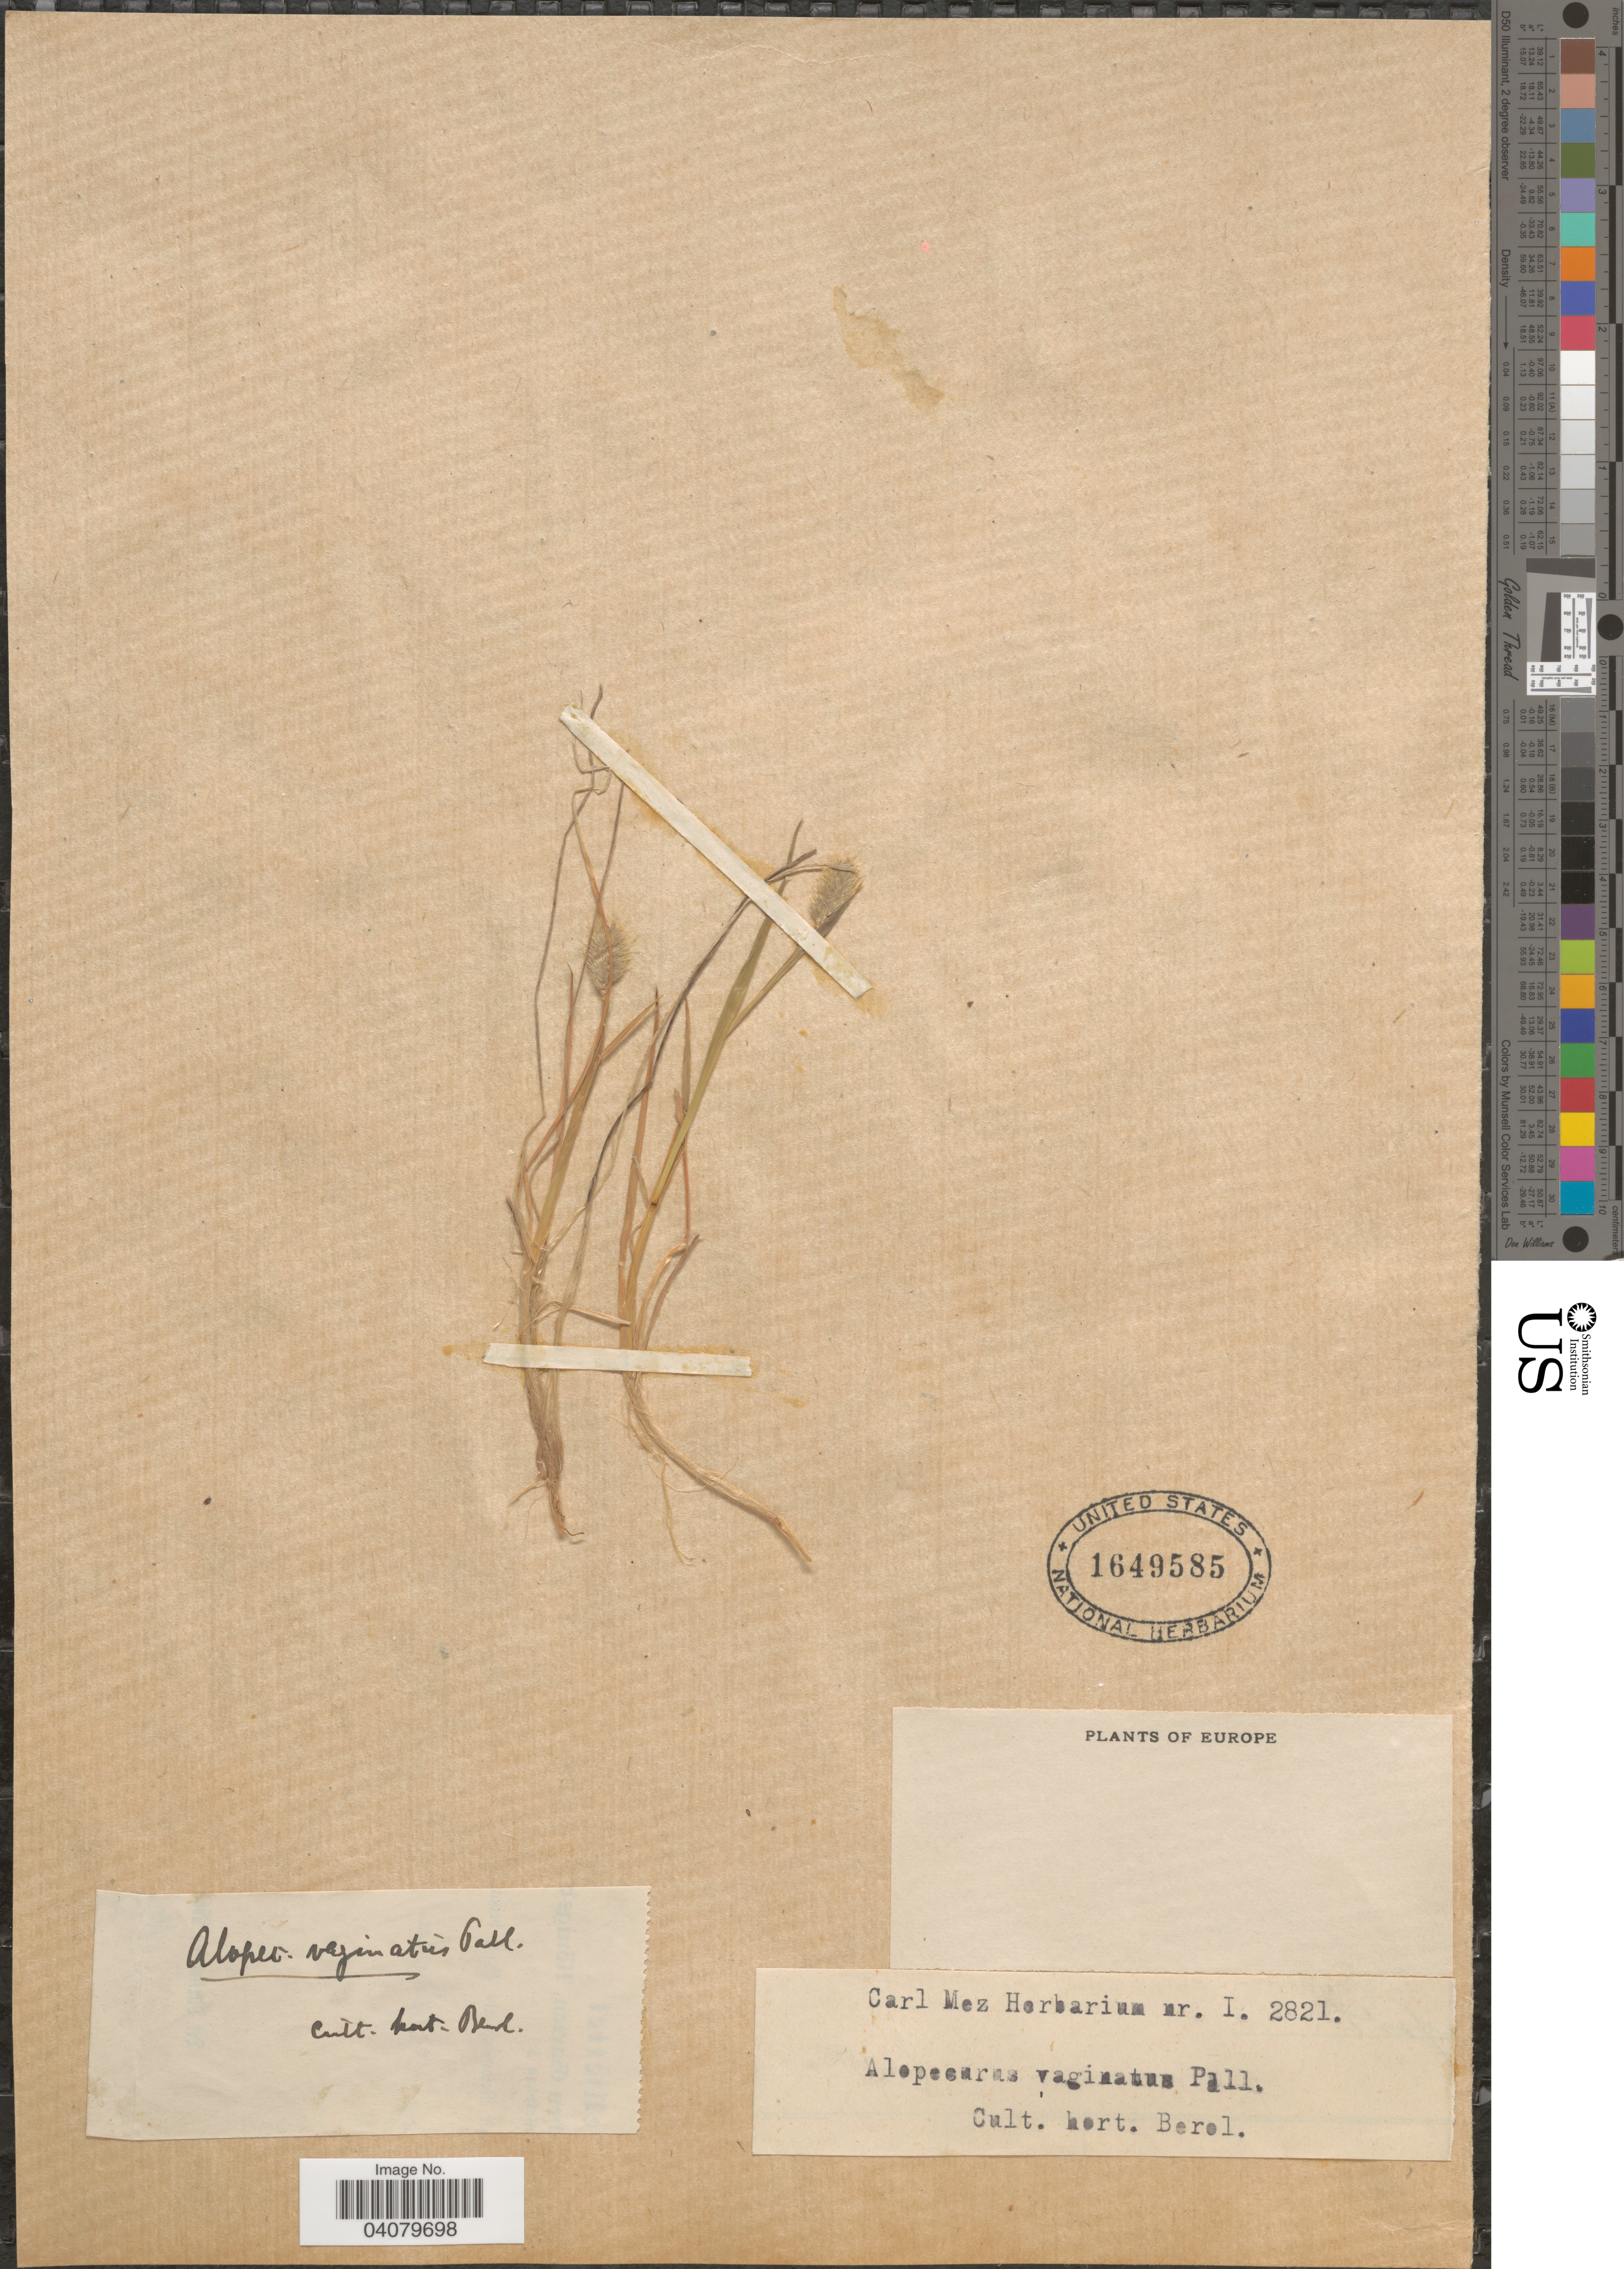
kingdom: Plantae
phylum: Tracheophyta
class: Liliopsida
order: Poales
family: Poaceae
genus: Alopecurus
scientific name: Alopecurus vaginatus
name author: (Willd.) Pall. ex Kunth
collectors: Ex herb. Carl Mez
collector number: I. 2821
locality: Europe. Cult Hort. Berol.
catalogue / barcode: US 1649585